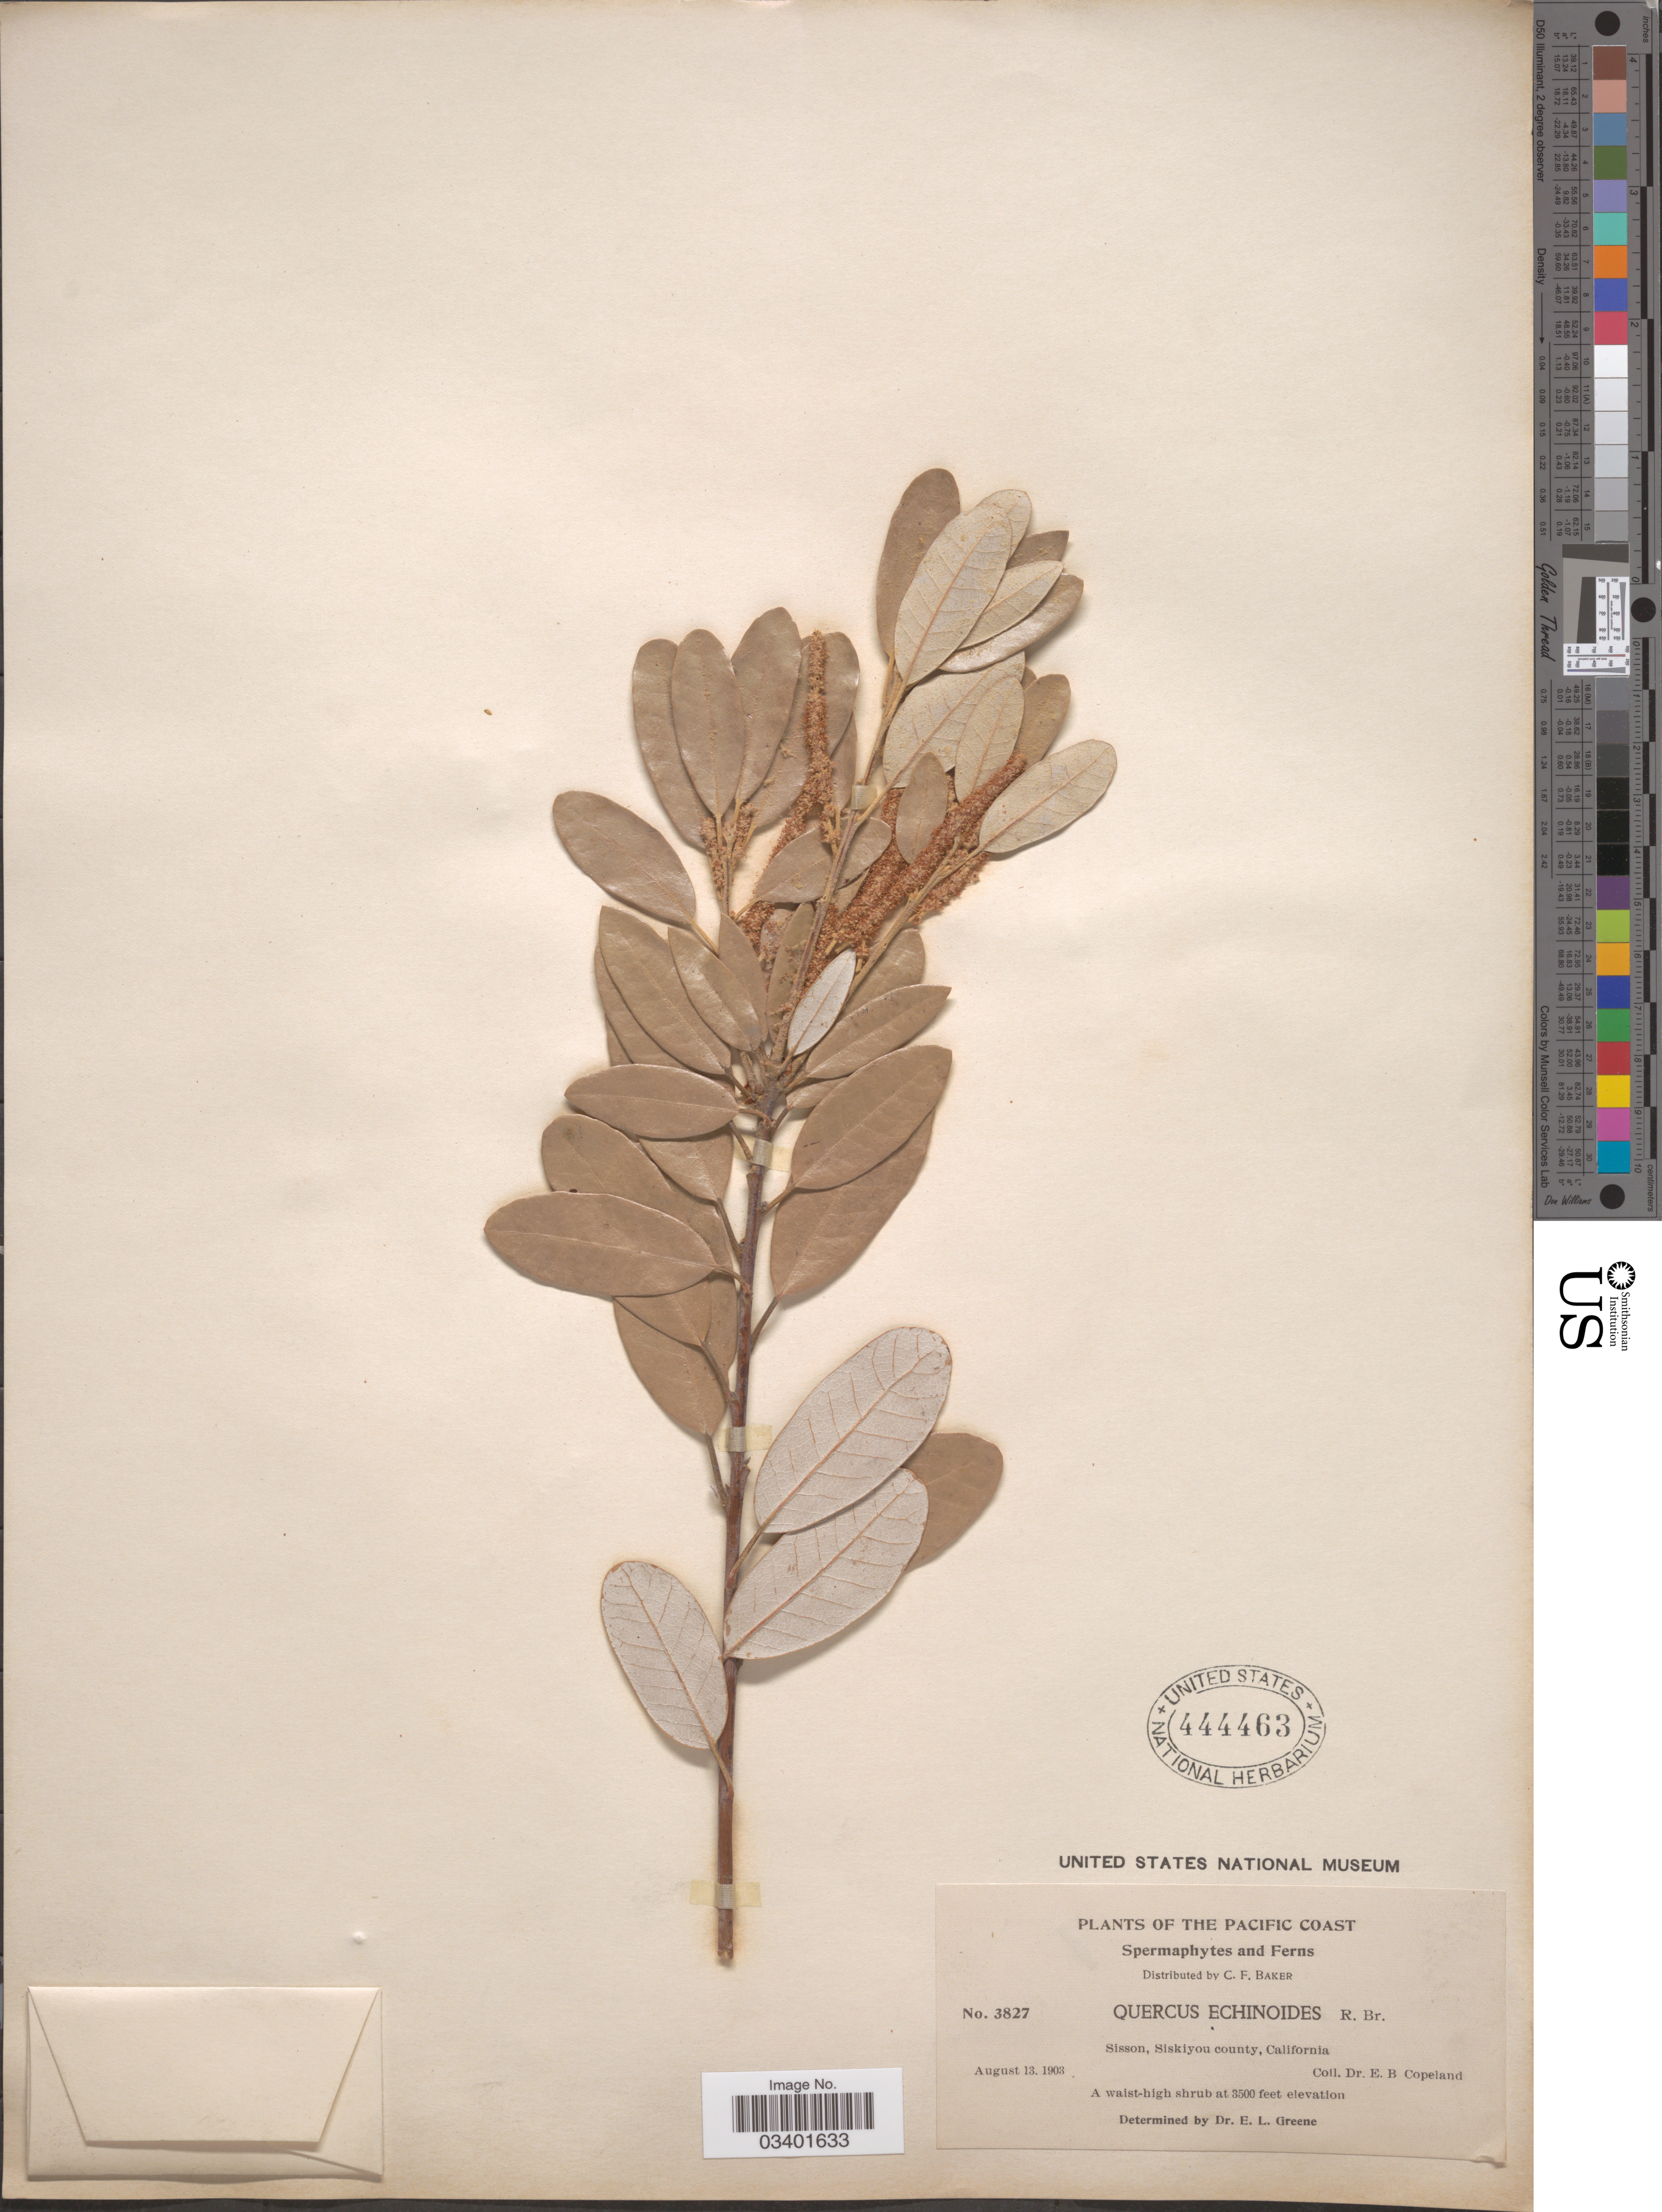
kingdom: Plantae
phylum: Tracheophyta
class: Magnoliopsida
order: Fagales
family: Fagaceae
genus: Notholithocarpus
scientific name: Notholithocarpus densiflorus var. echinoides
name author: (R. Br.ter) P. S. Manos et al.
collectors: E. B. Copeland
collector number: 3827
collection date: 1903-08-13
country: United States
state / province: California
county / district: Siskiyou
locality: Pacific Coast. Sisson, Siskiyou county.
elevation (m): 1067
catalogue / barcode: US 444463